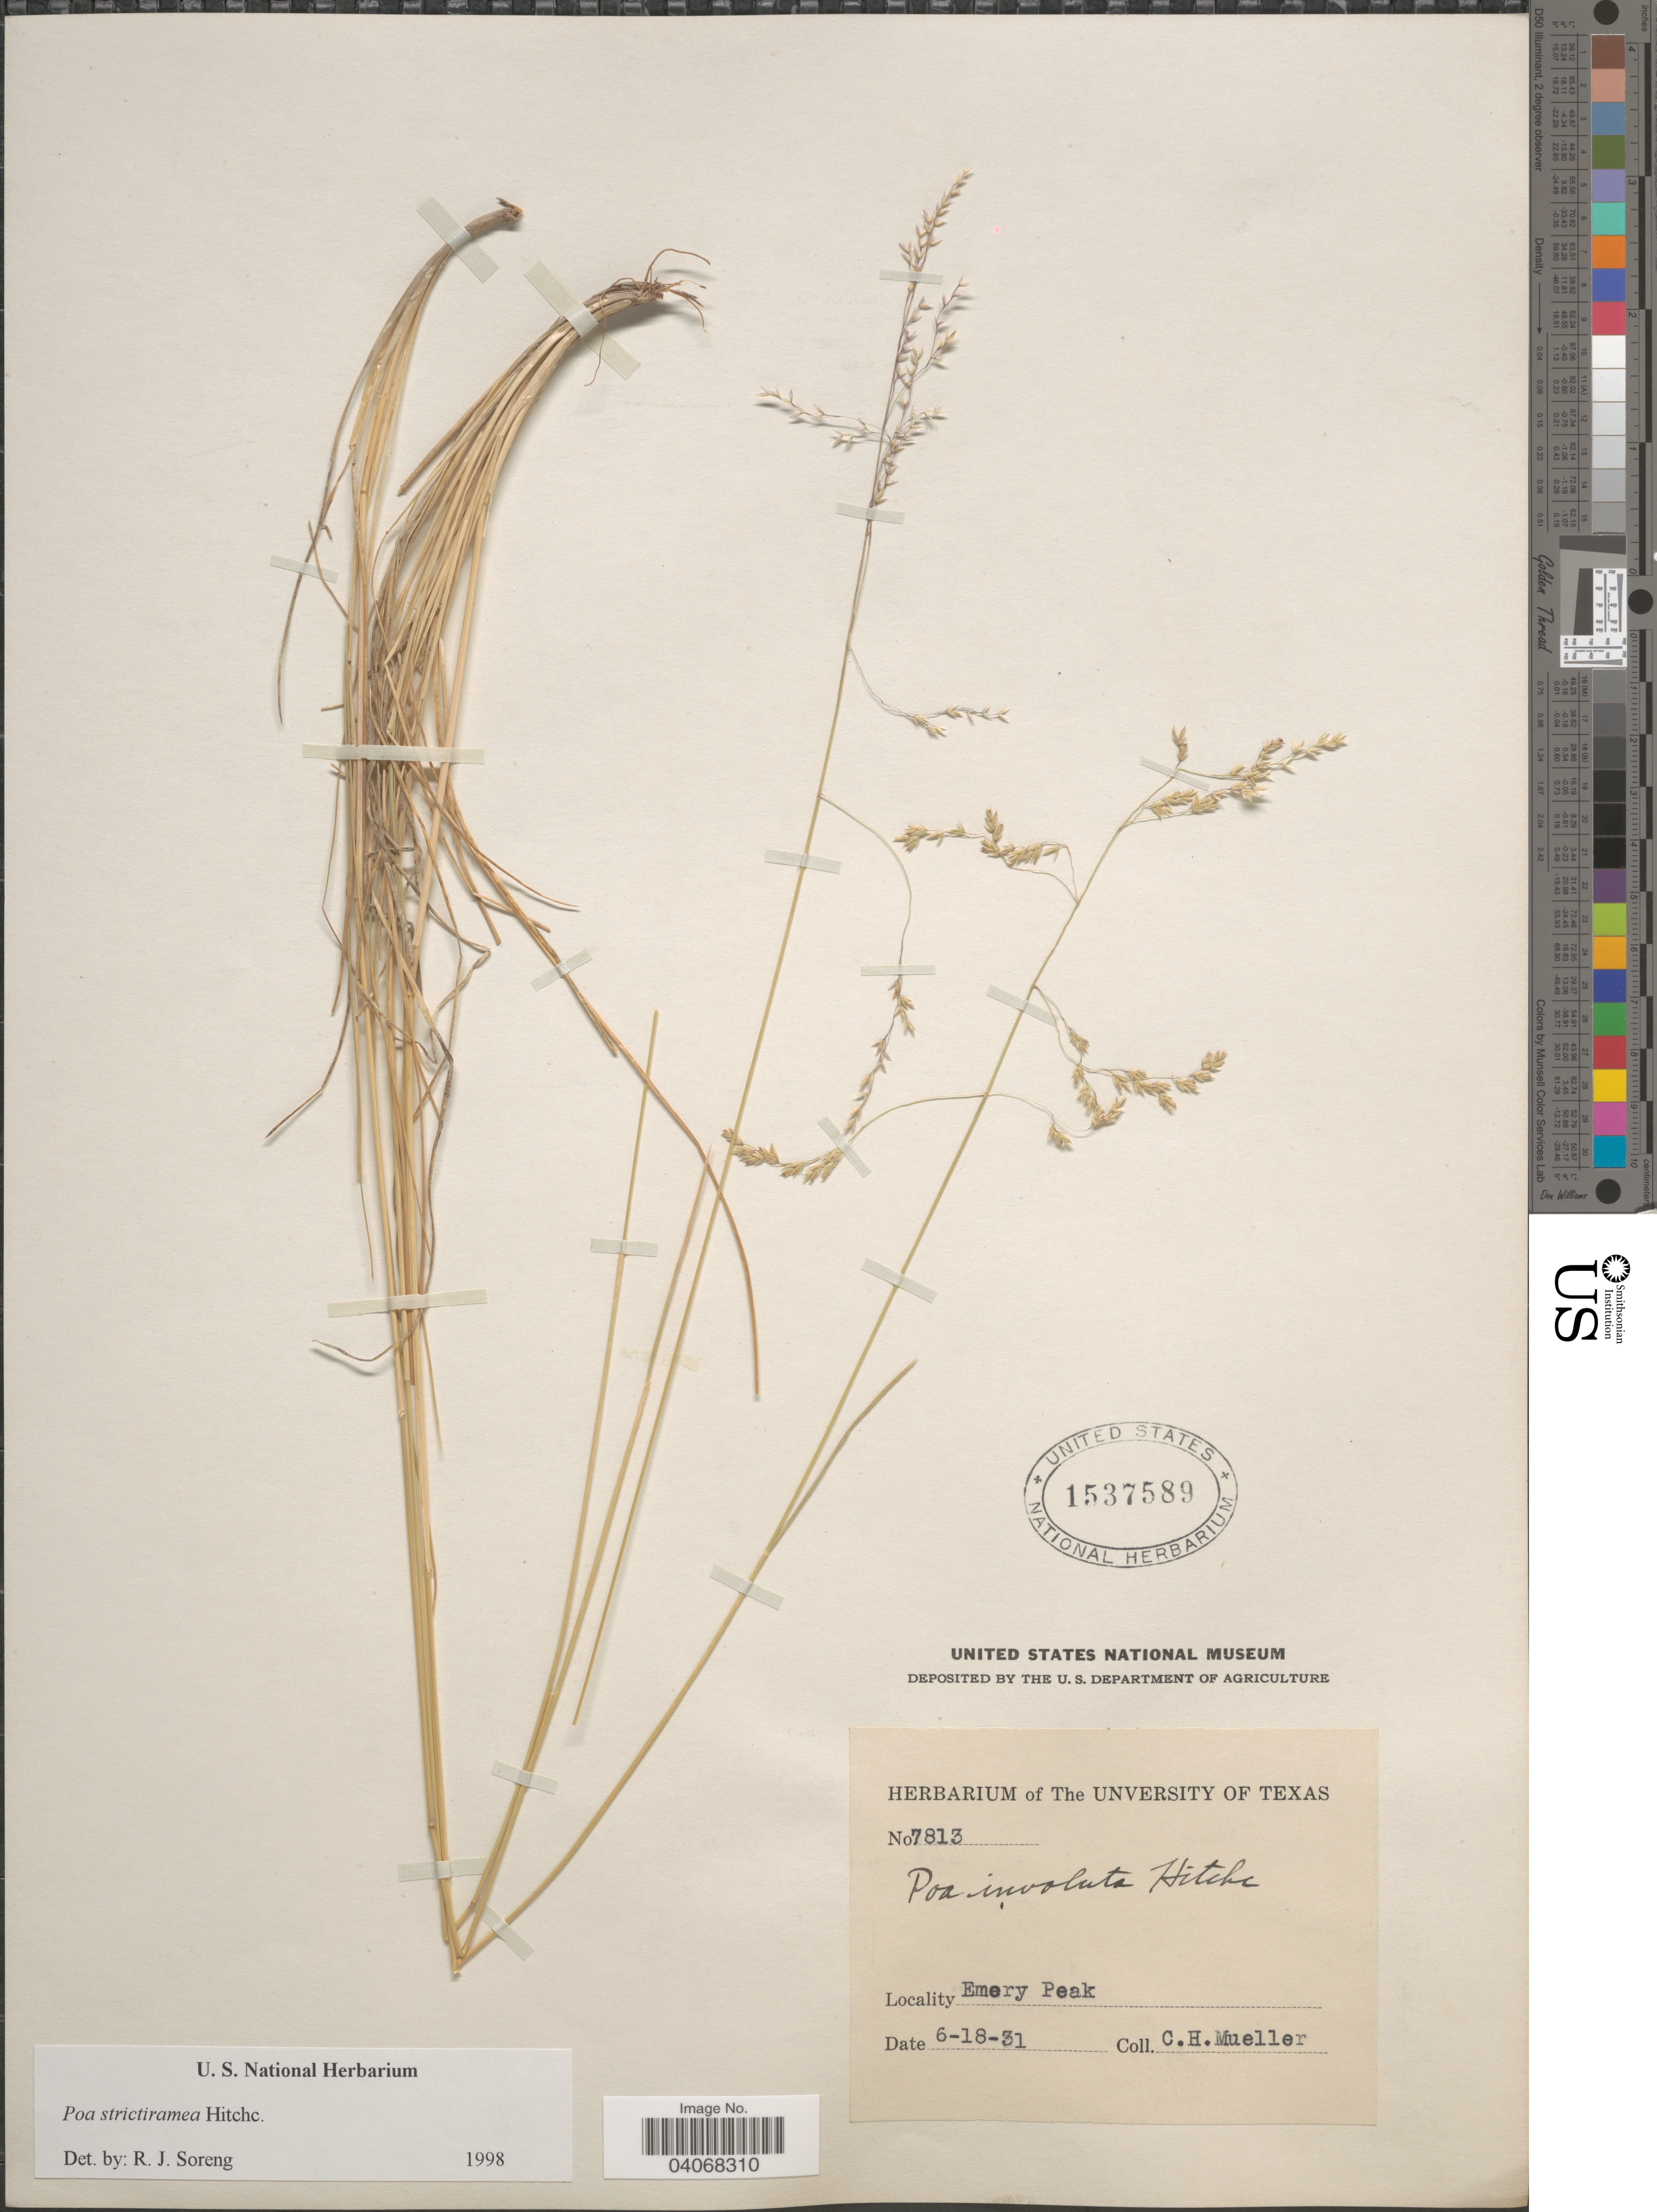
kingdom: Plantae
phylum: Tracheophyta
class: Liliopsida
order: Poales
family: Poaceae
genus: Poa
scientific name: Poa strictiramea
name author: Hitchc.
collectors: C. H. Mueller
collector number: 7813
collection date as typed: Transcribed d/m/y: 18/6/31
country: United States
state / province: Texas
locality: Emery Peak.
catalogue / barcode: US 1537589